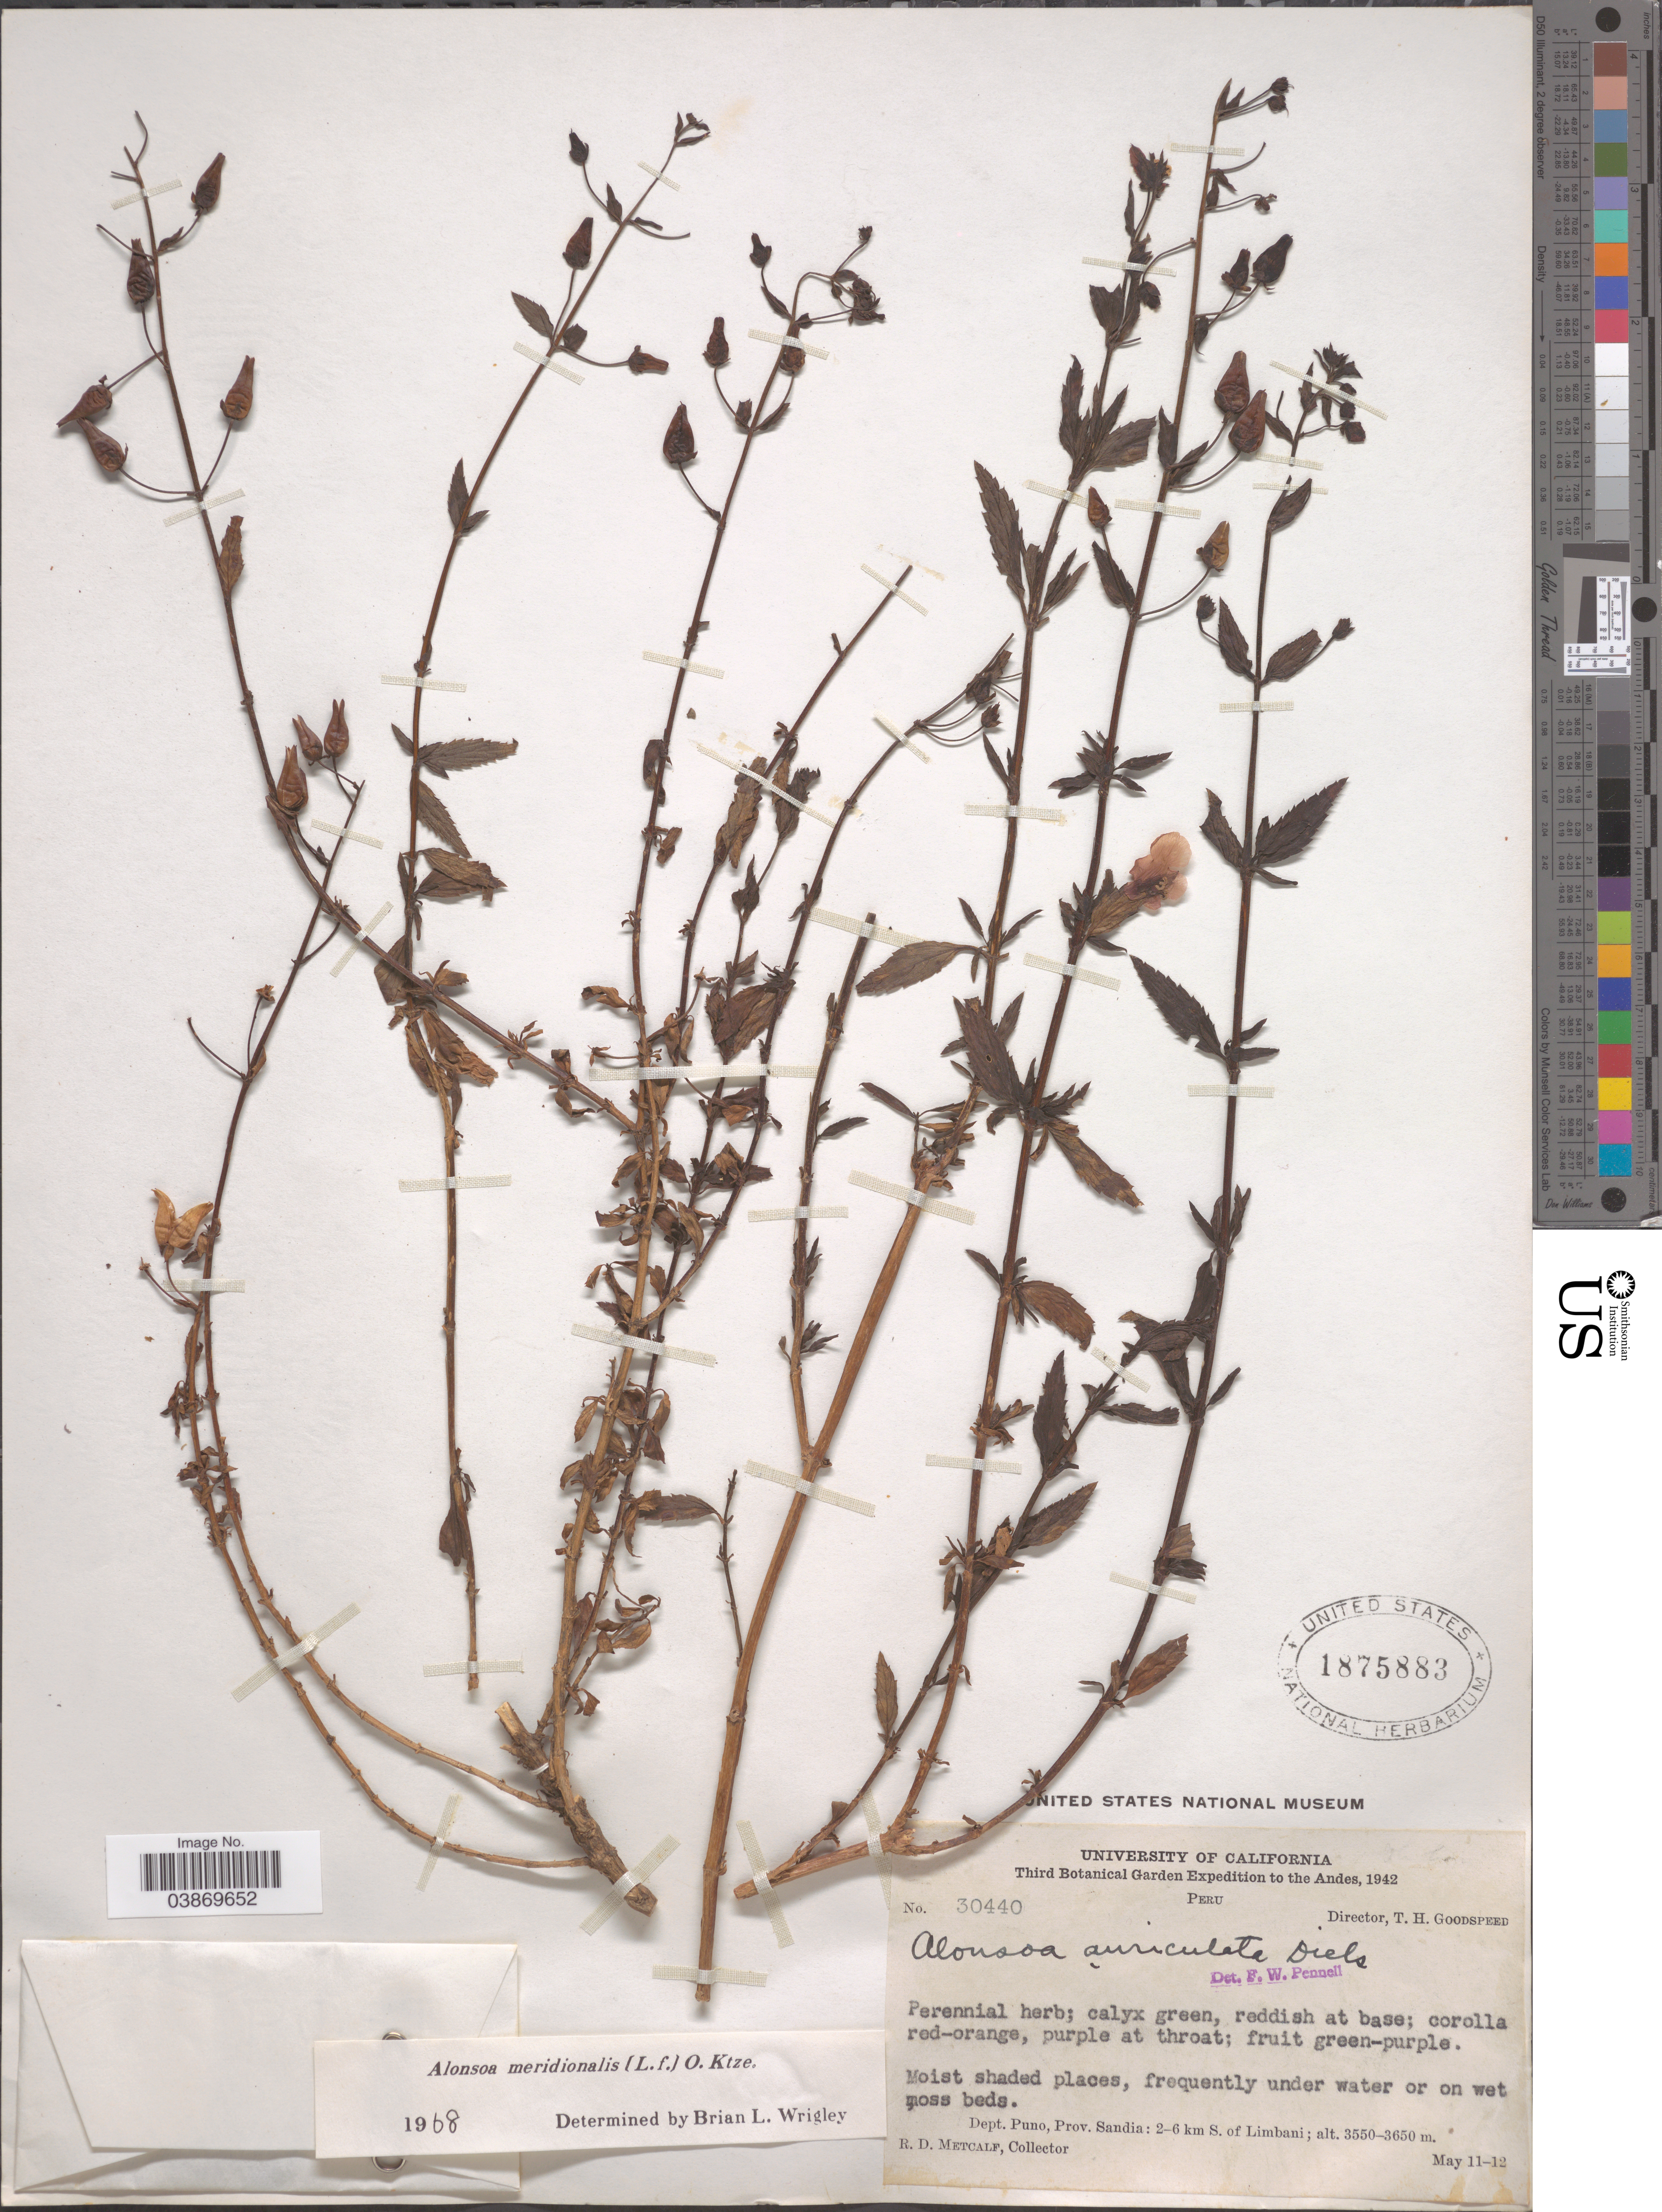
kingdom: Plantae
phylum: Tracheophyta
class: Magnoliopsida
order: Lamiales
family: Scrophulariaceae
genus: Alonsoa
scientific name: Alonsoa meridionalis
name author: (L. f.) Kuntze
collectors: R. D. Metcalf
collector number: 30440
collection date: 1942-05-11/1942-05-12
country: Peru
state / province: Puno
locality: The Andes. Dept. Puno, Prov. Sandia: 2-6 km S. of Limbani.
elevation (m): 3550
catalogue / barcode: US 1875883